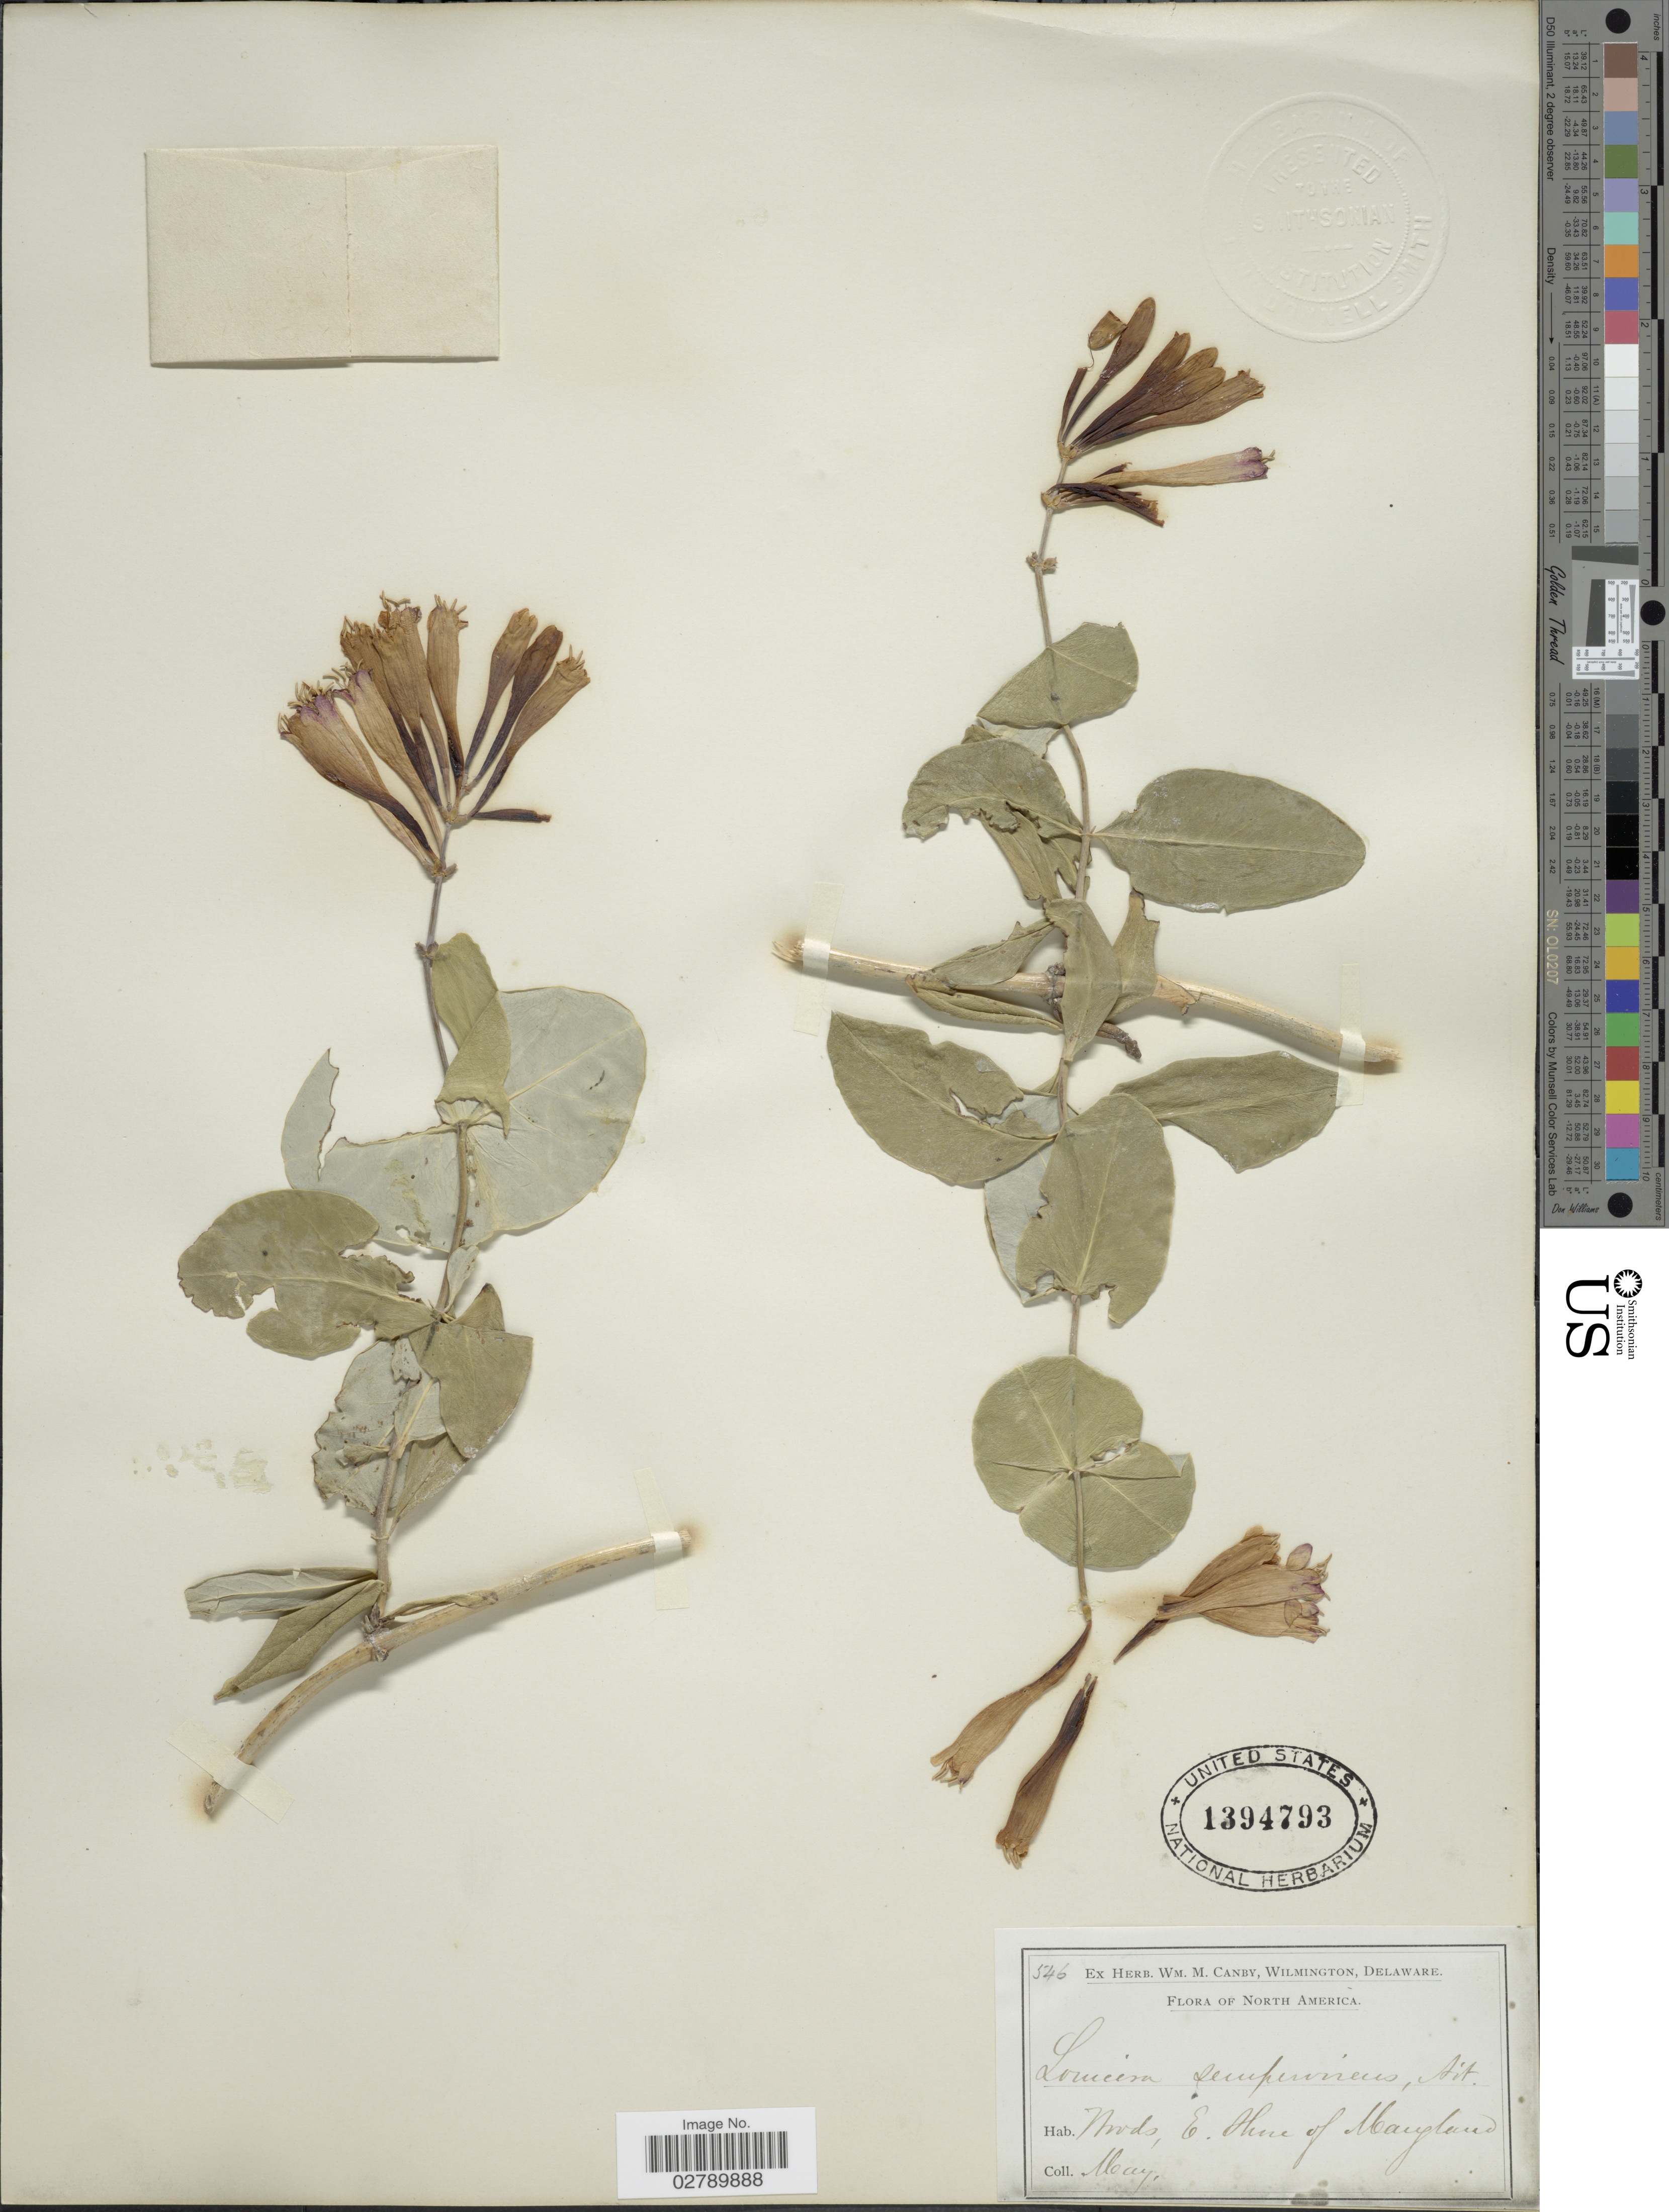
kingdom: Plantae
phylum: Tracheophyta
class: Magnoliopsida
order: Dipsacales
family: Caprifoliaceae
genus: Lonicera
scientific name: Lonicera sempervirens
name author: L.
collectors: May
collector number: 546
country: United States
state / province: Maryland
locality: Woods, E. shire of Maryland.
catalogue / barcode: US 1394793